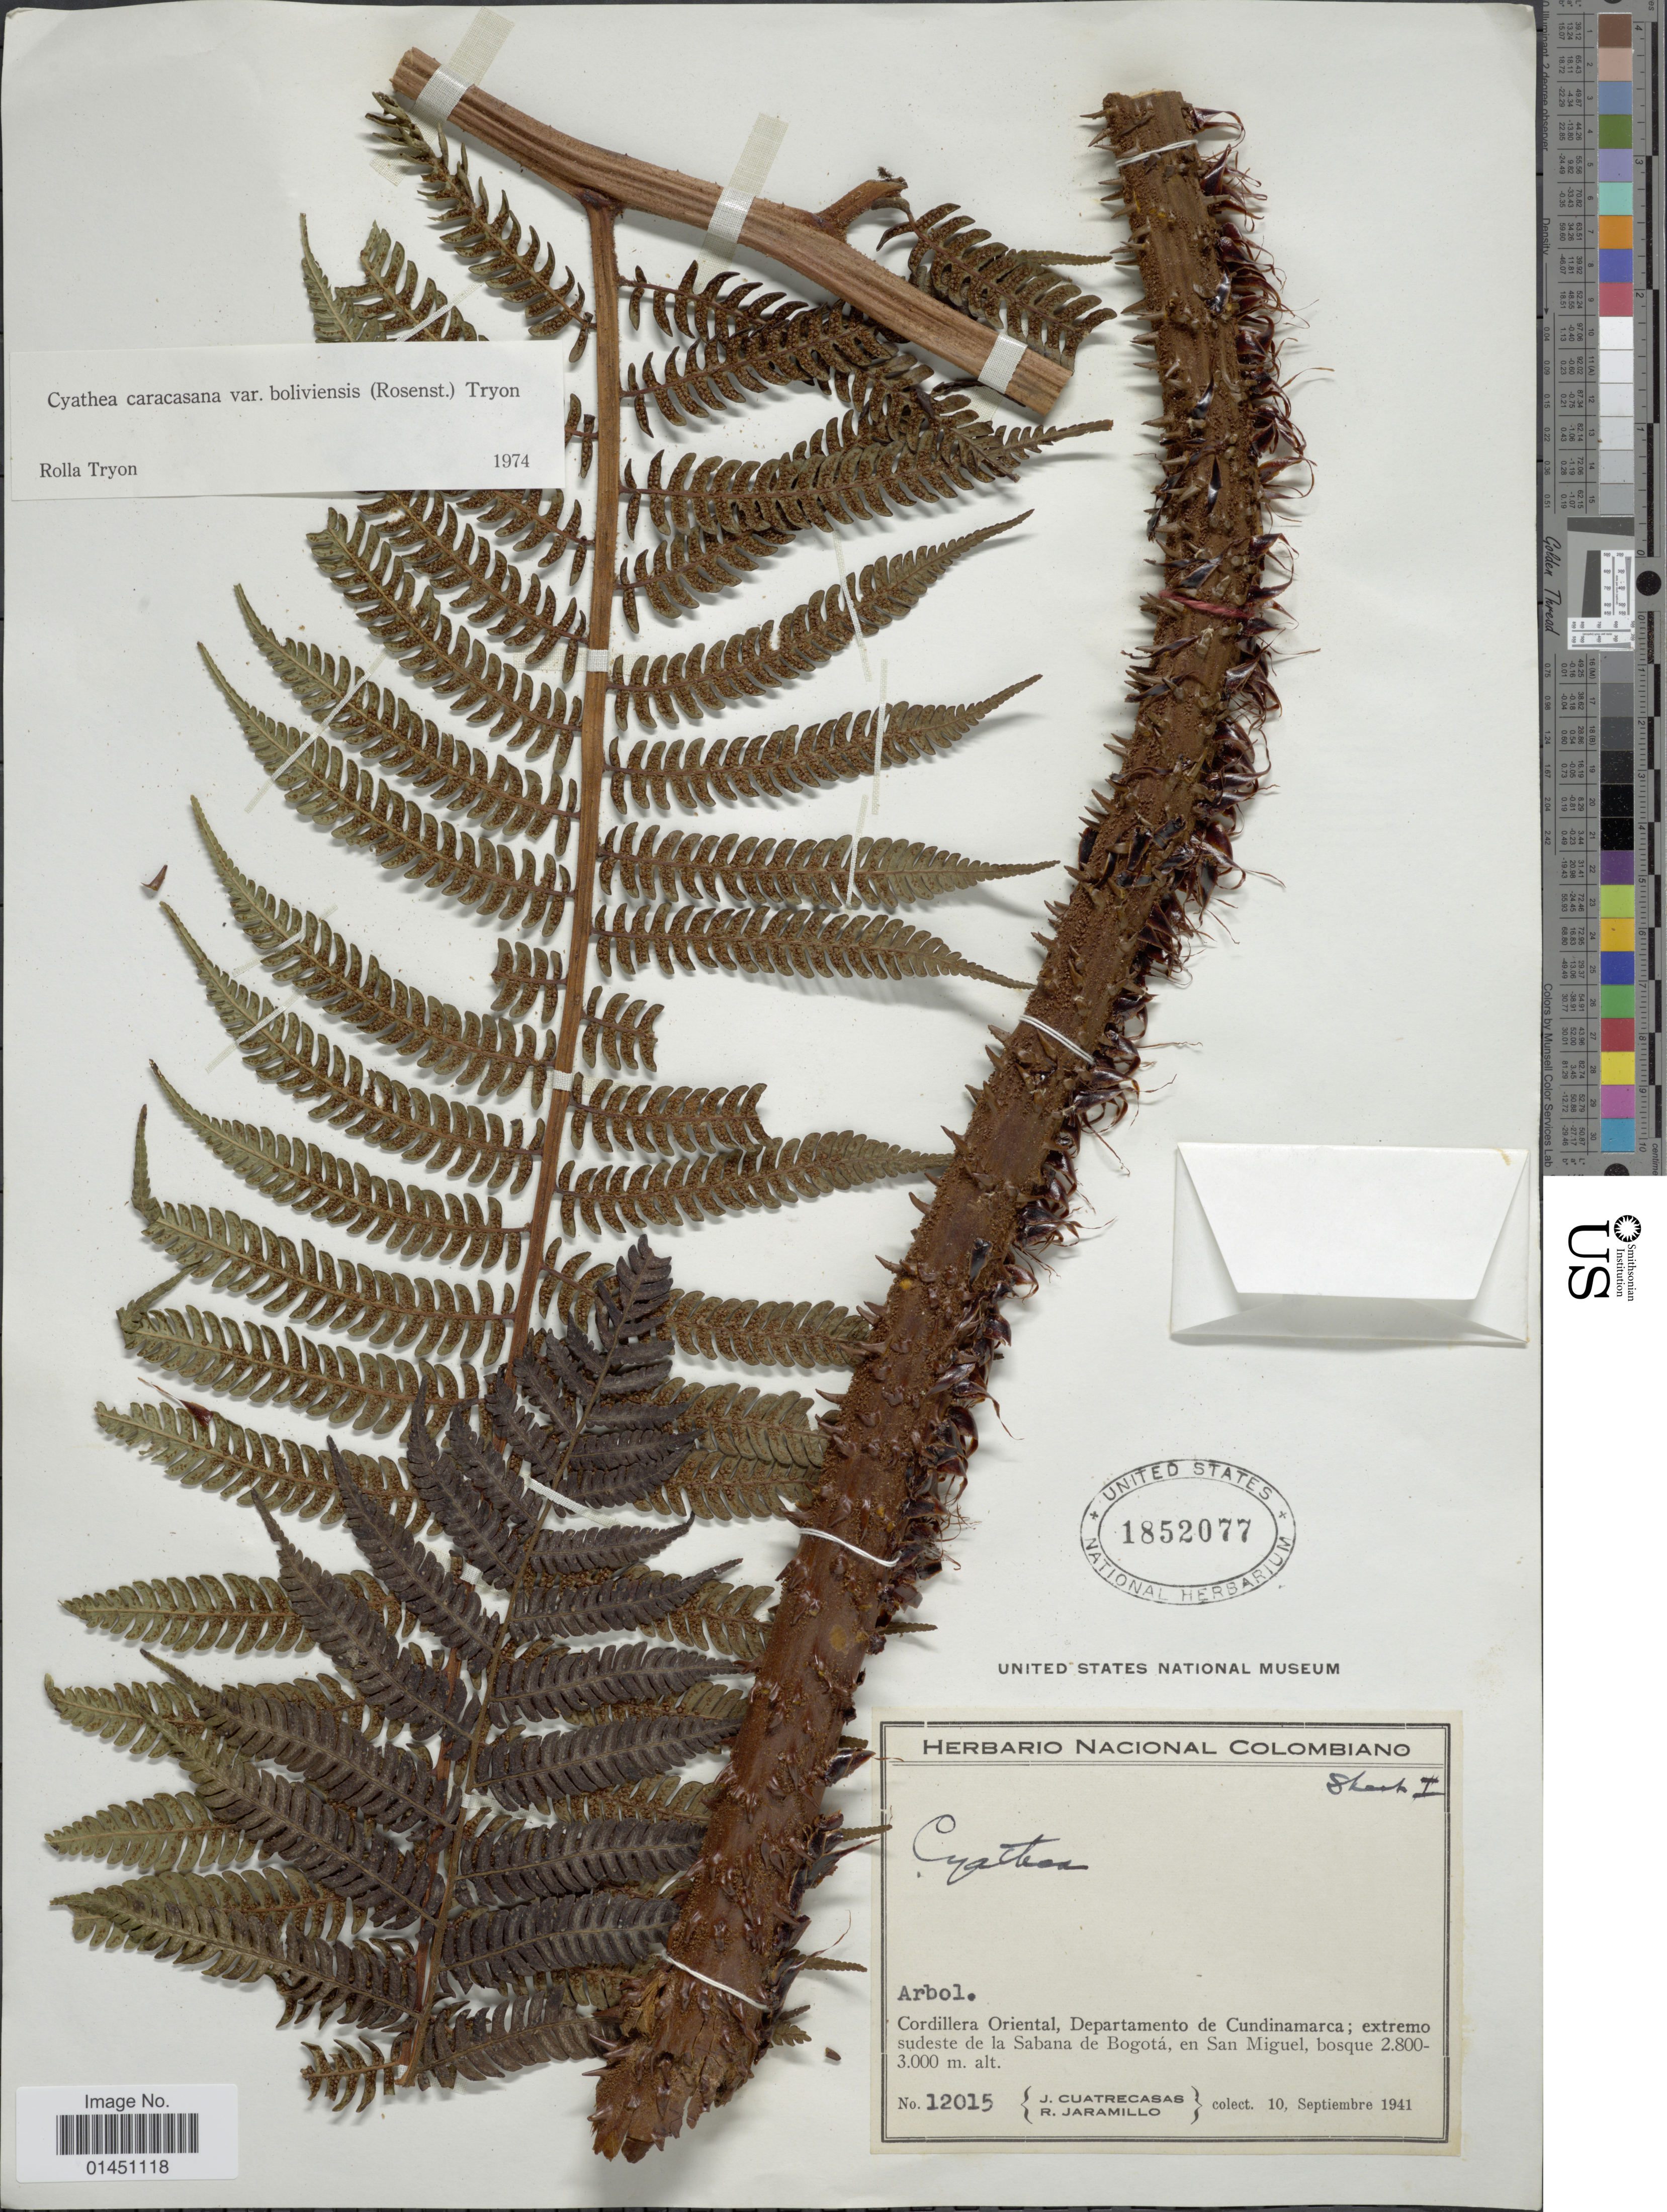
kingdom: Plantae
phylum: Tracheophyta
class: Polypodiopsida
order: Cyatheales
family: Cyatheaceae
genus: Cyathea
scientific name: Cyathea caracasana var. boliviensis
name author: (Rosenst.) R.M. Tryon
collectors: J. Cuatrecasas & R. Jaramillo M.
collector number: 12015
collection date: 1941-09-10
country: Colombia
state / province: Cundinamarca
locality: Cordillera Oriental, extremo sudeste de la Sabana de Bogota, en san Miguel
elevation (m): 2800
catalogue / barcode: US 1852077